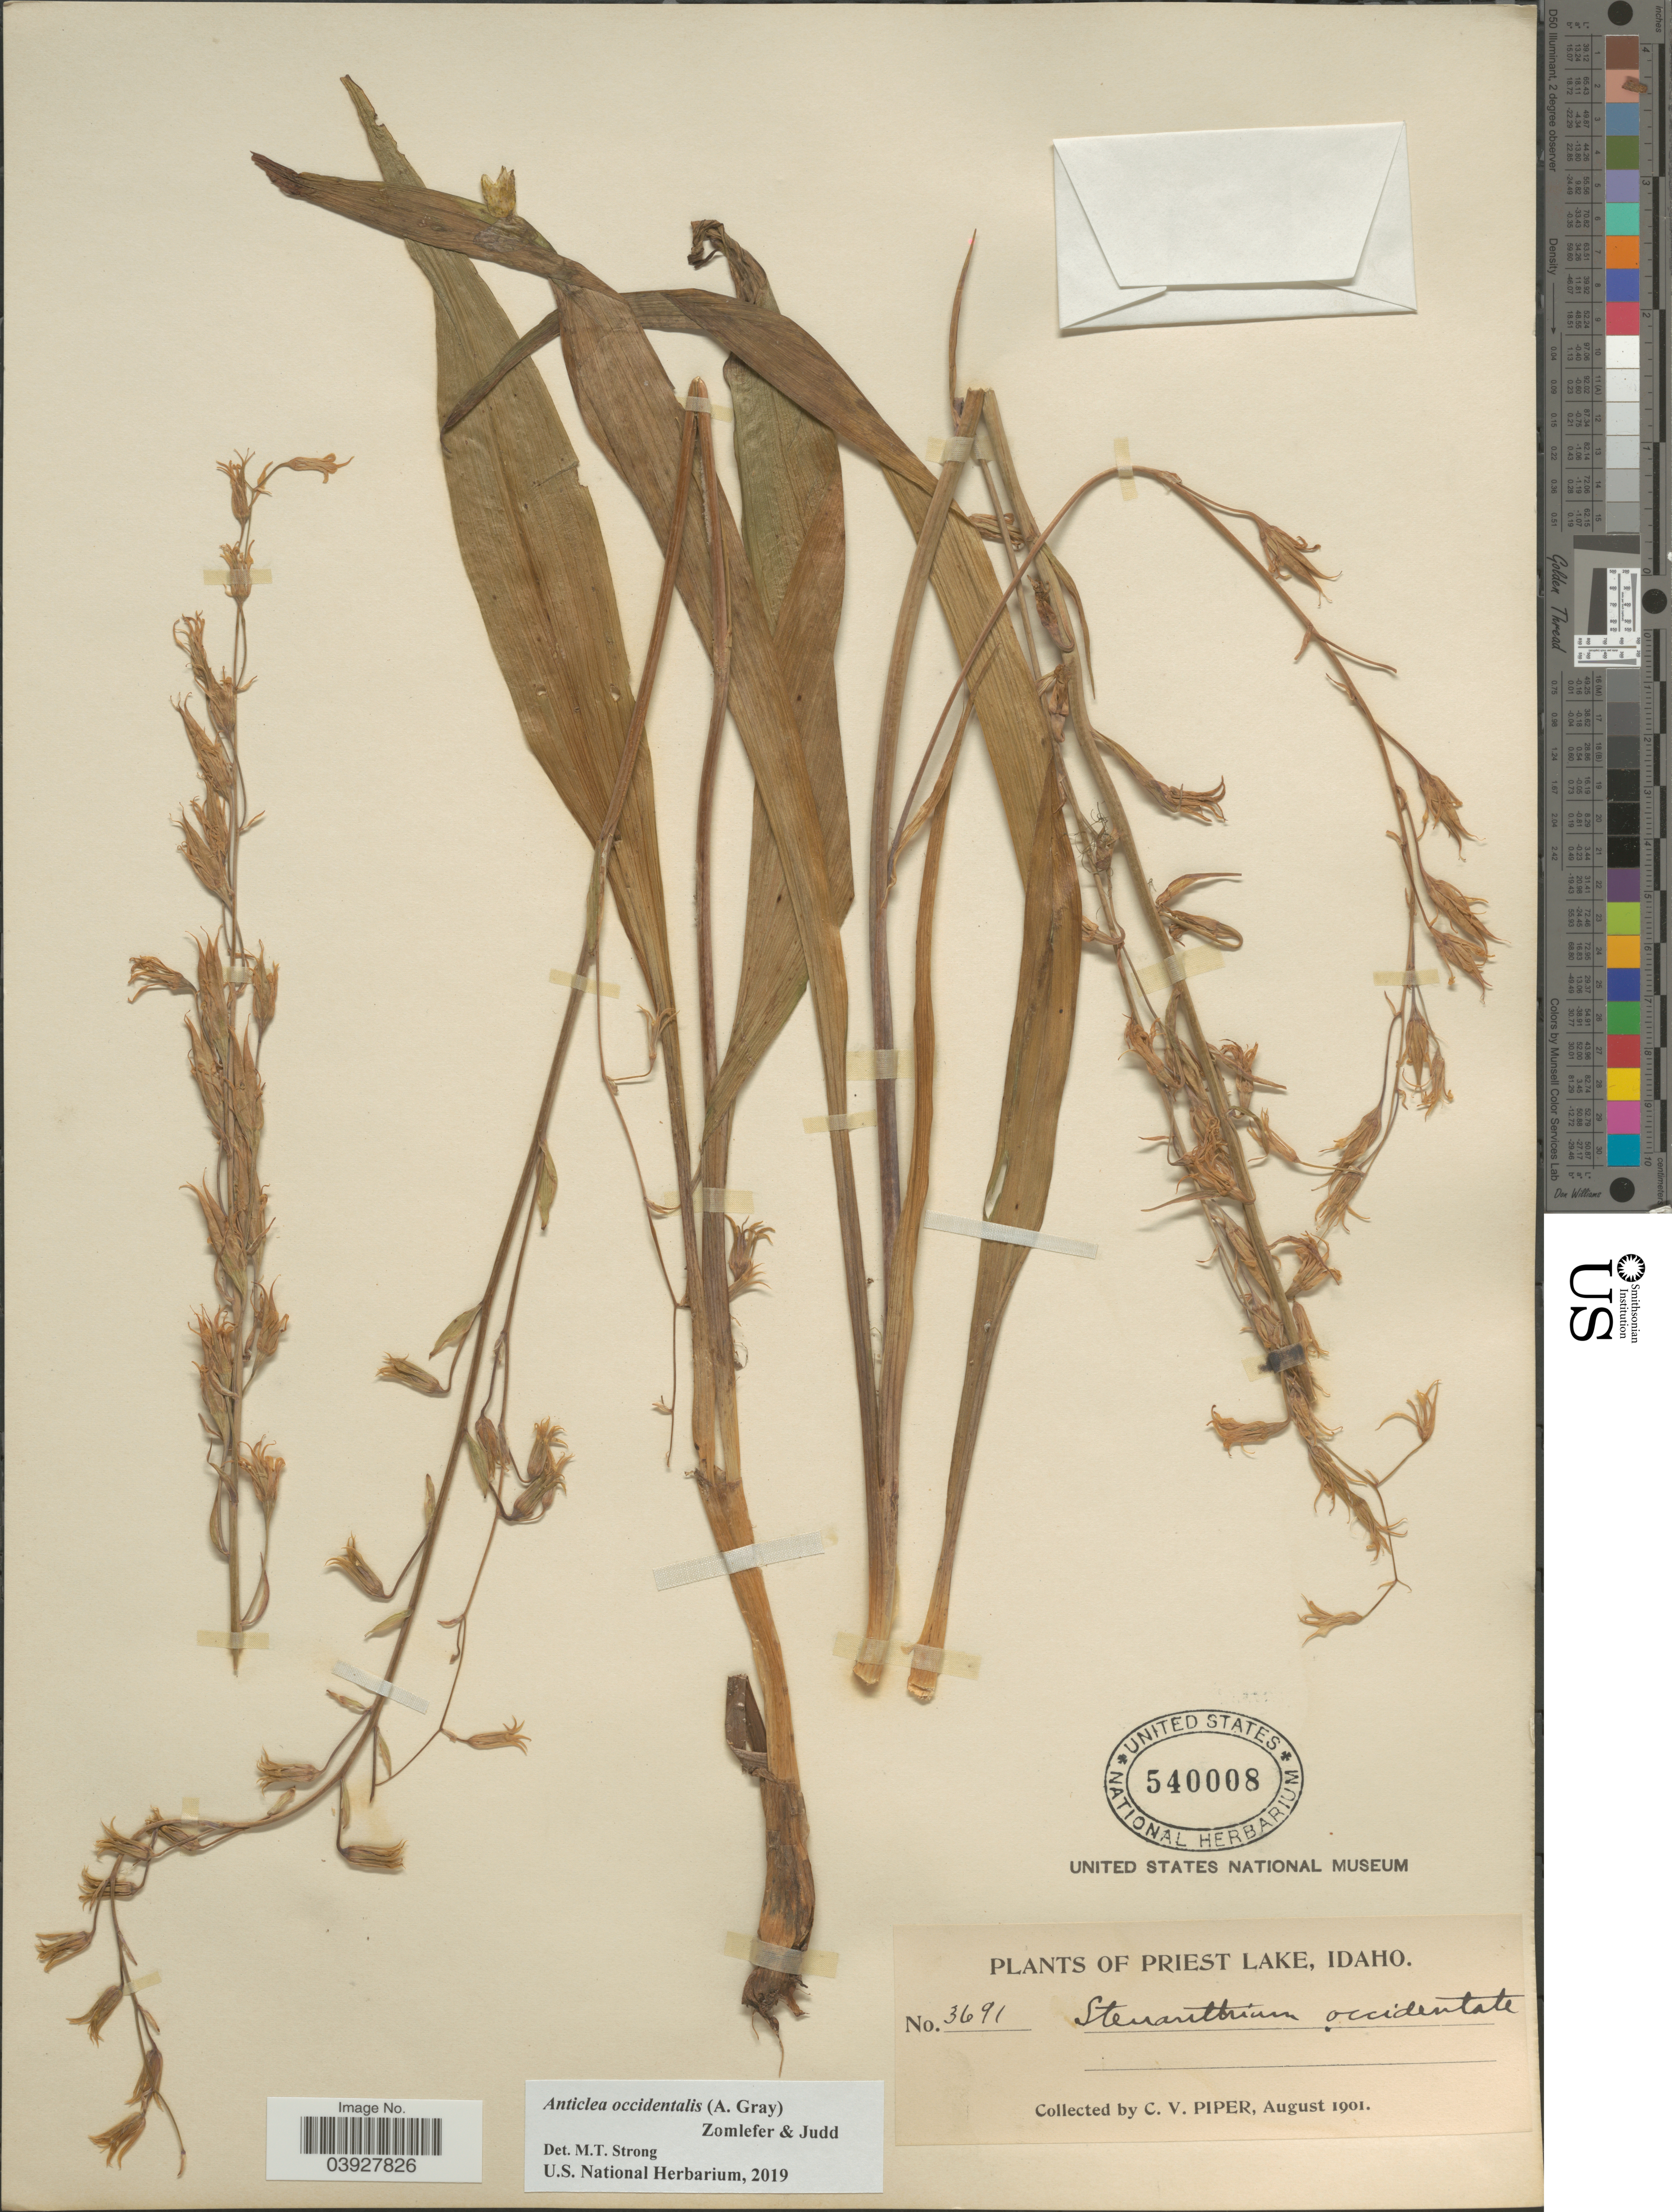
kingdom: Plantae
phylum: Tracheophyta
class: Liliopsida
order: Liliales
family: Melanthiaceae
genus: Anticlea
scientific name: Anticlea occidentalis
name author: (A. Gray) Zomlefer & Judd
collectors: C. V. Piper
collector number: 3691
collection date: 1901-08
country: United States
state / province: Idaho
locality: Priest Lake.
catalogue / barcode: US 540008